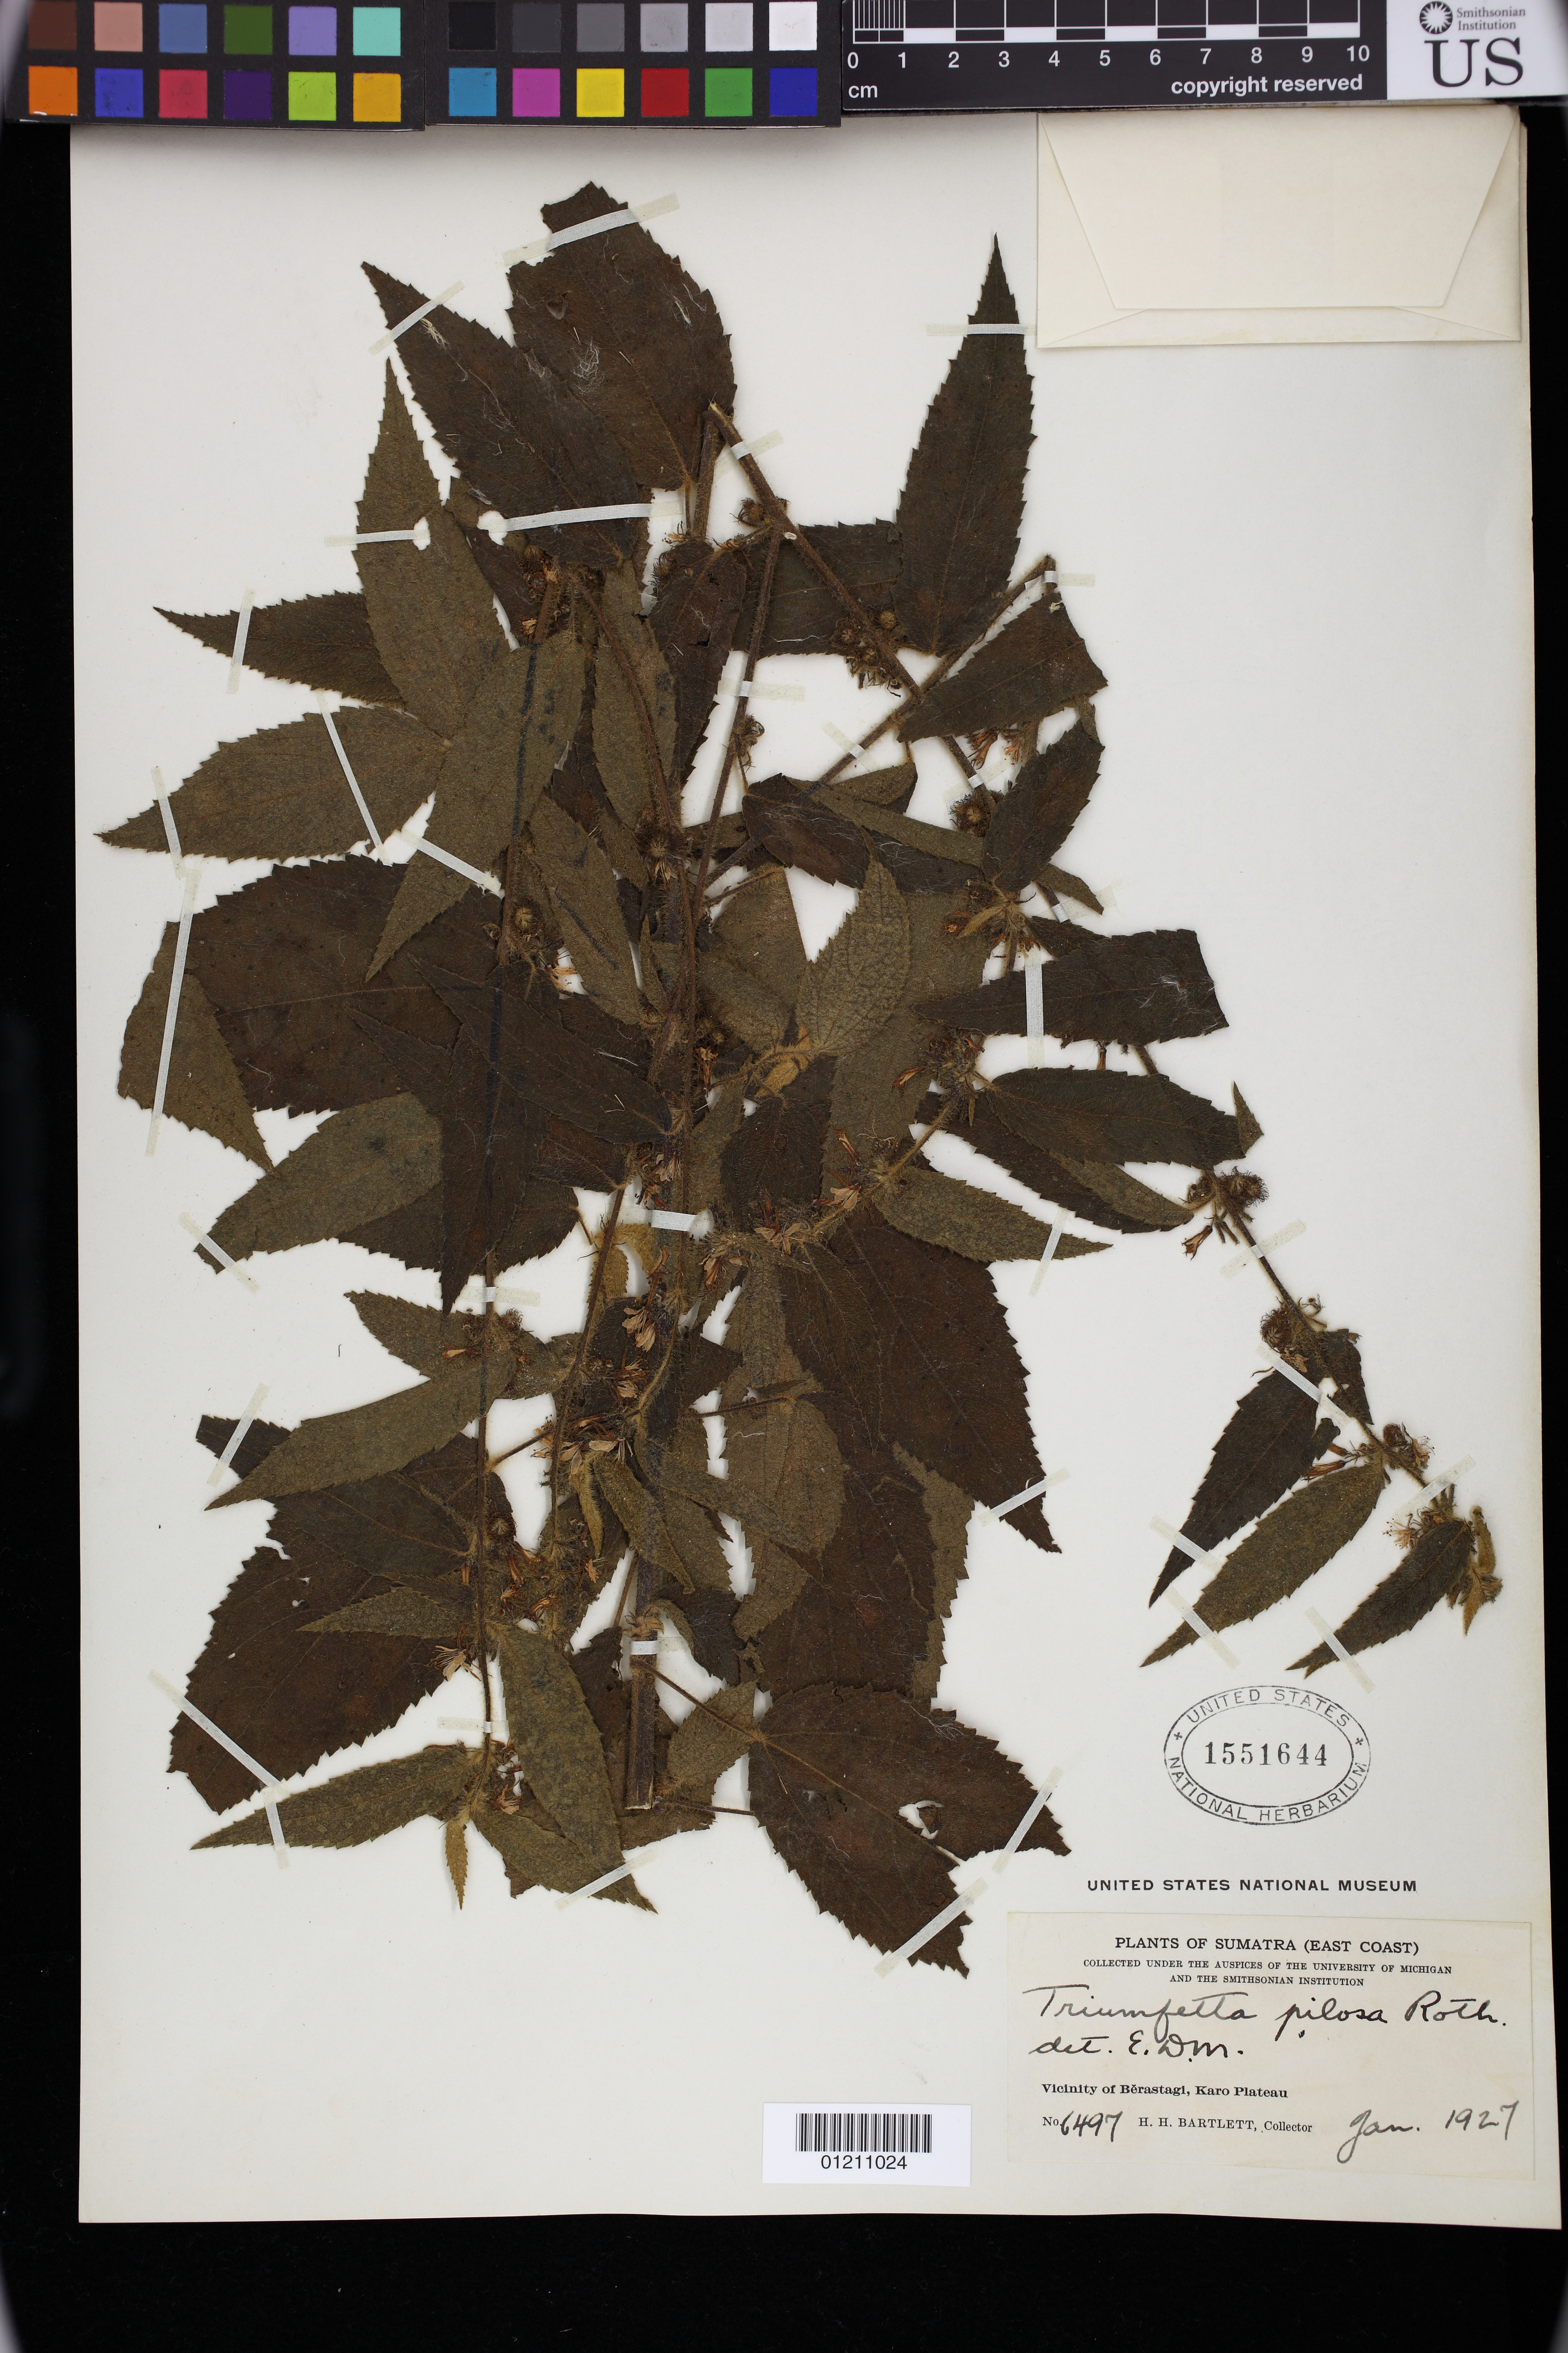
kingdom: Plantae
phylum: Tracheophyta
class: Magnoliopsida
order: Malvales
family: Malvaceae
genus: Triumfetta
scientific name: Triumfetta pilosa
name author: Roth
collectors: H. H. Bartlett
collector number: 6497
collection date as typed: Jan 1927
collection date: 1927-01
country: Indonesia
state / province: Sumatra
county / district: Sumatera Utara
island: Sumatra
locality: Sumatra (East Coast): Vicinity of Bĕrastagi, Karo Plateau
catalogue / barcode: US 1551644